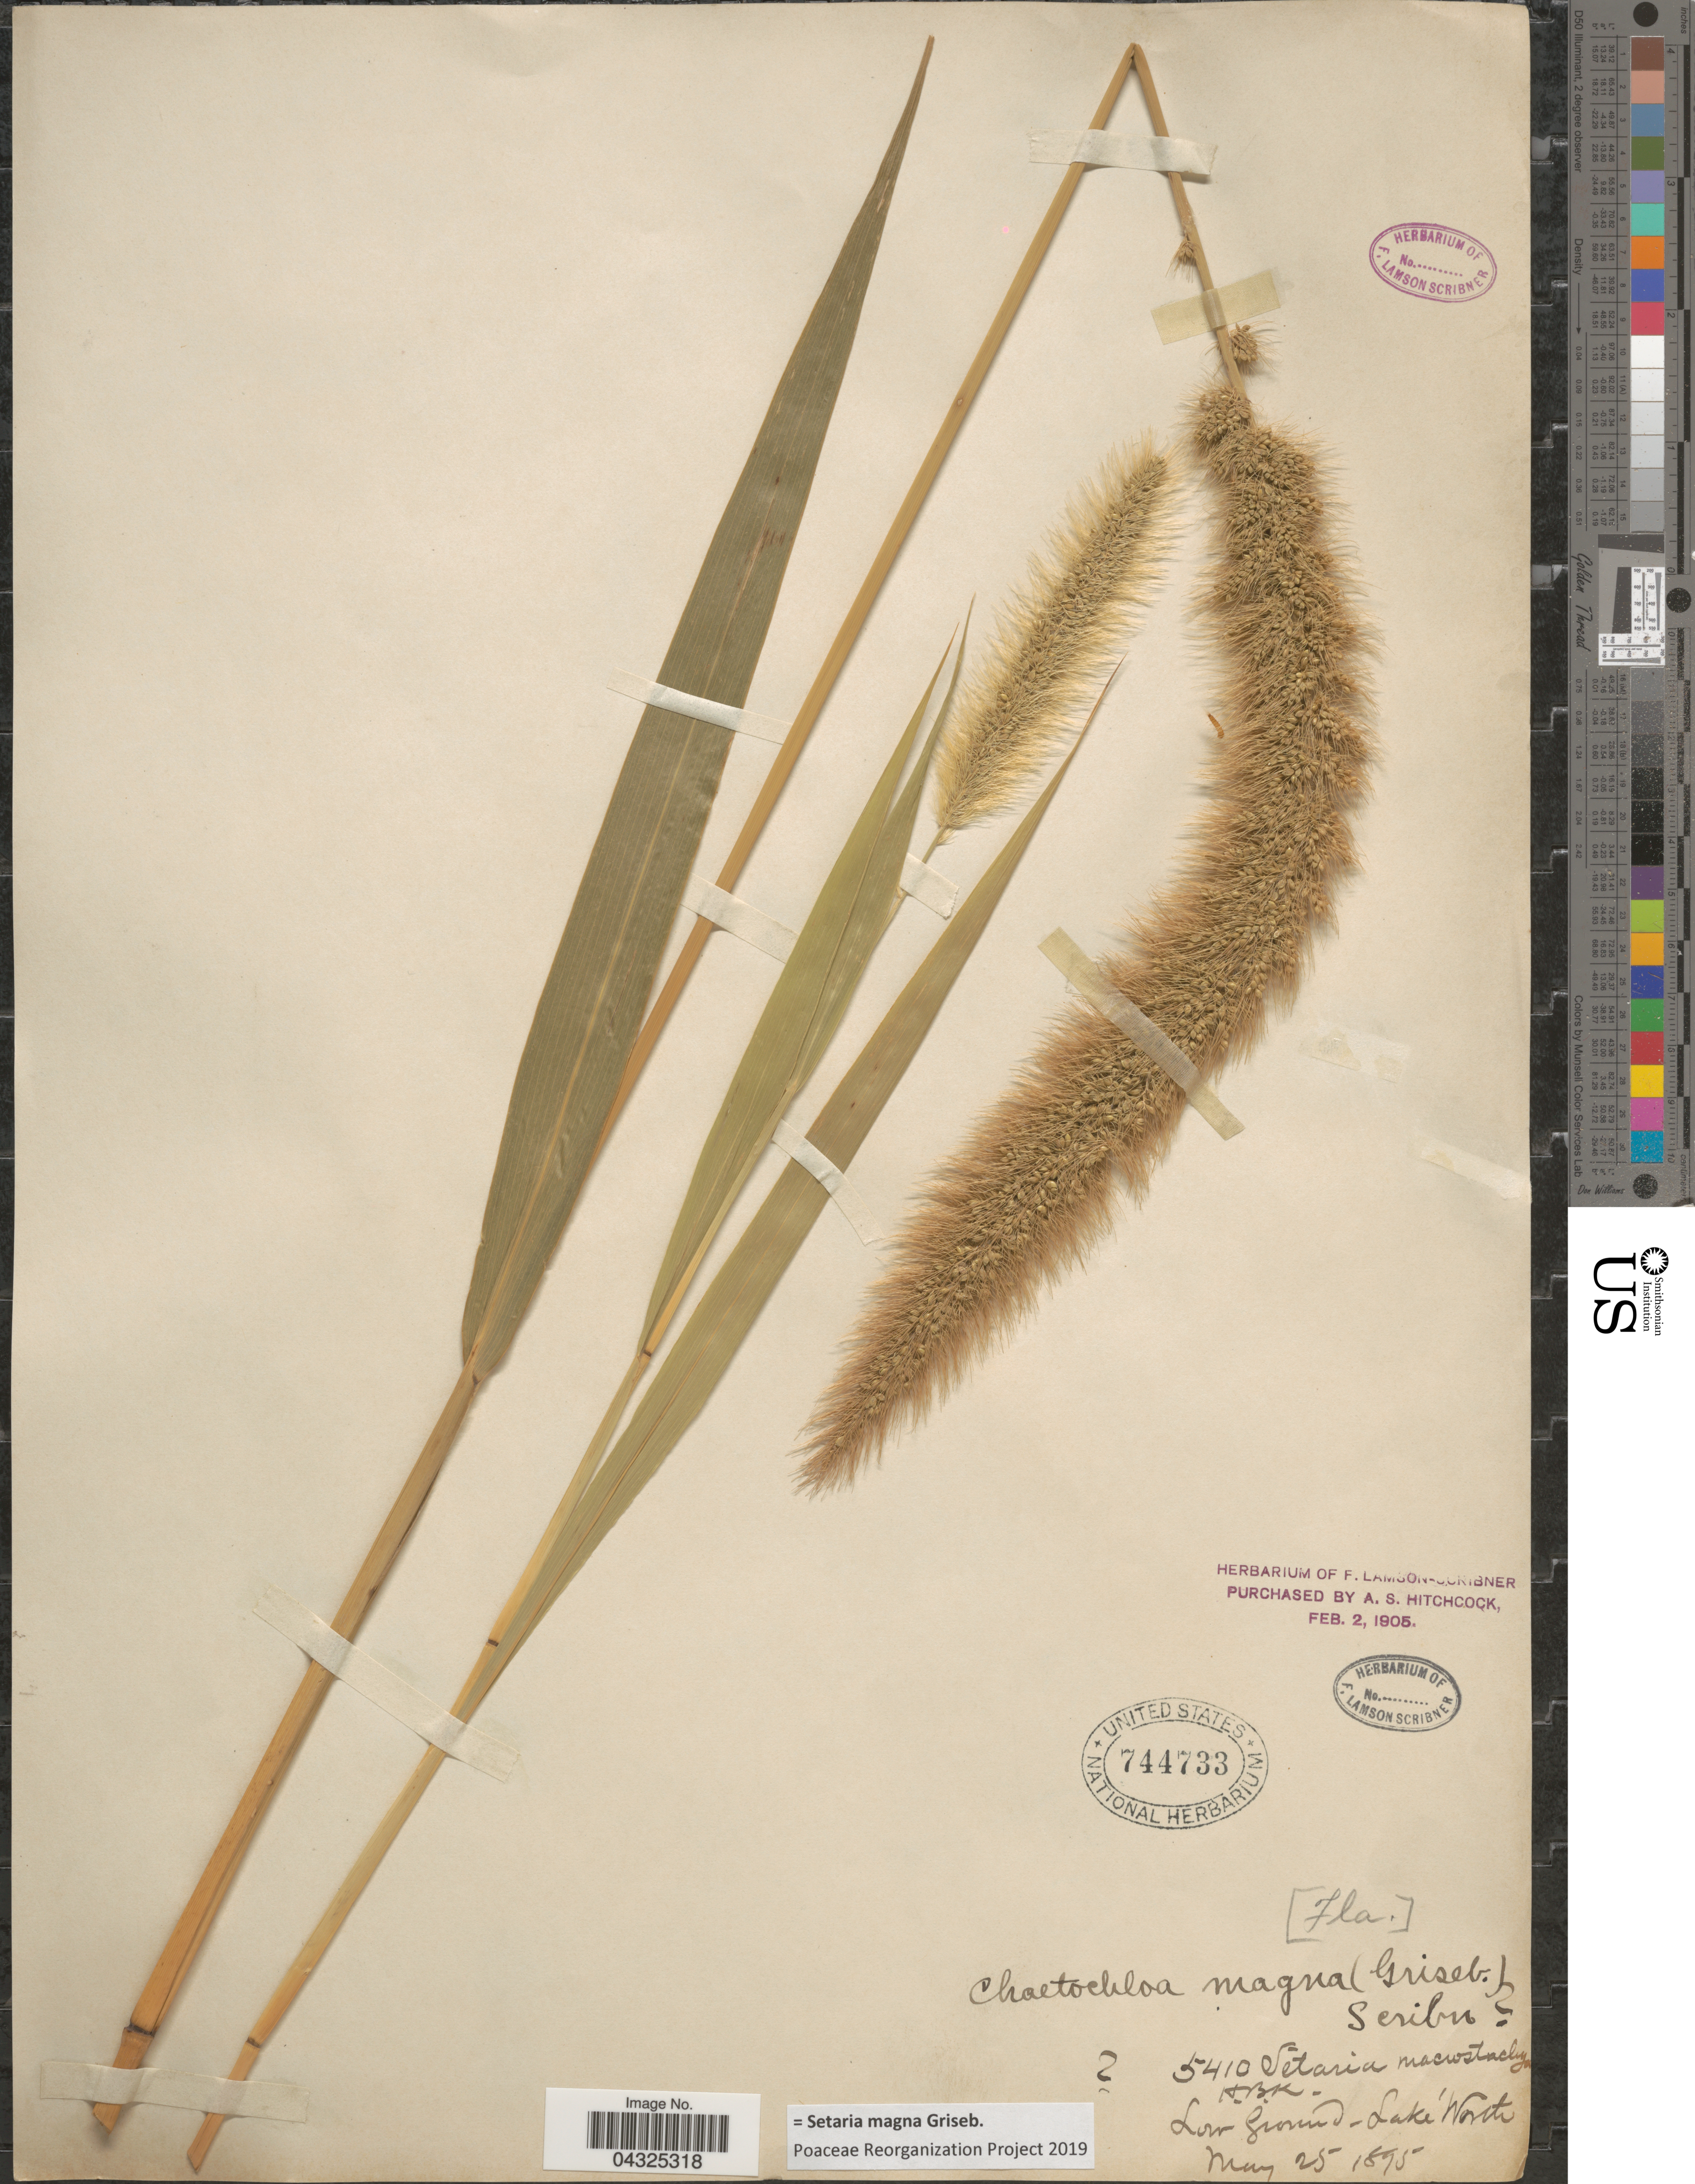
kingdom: Plantae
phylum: Tracheophyta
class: Liliopsida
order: Poales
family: Poaceae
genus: Setaria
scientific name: Setaria magna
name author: Griseb.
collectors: ex herb. F. Lamson Scribner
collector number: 5410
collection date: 1895-05-25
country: United States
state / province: Florida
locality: Lake Worth.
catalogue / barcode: US 744733